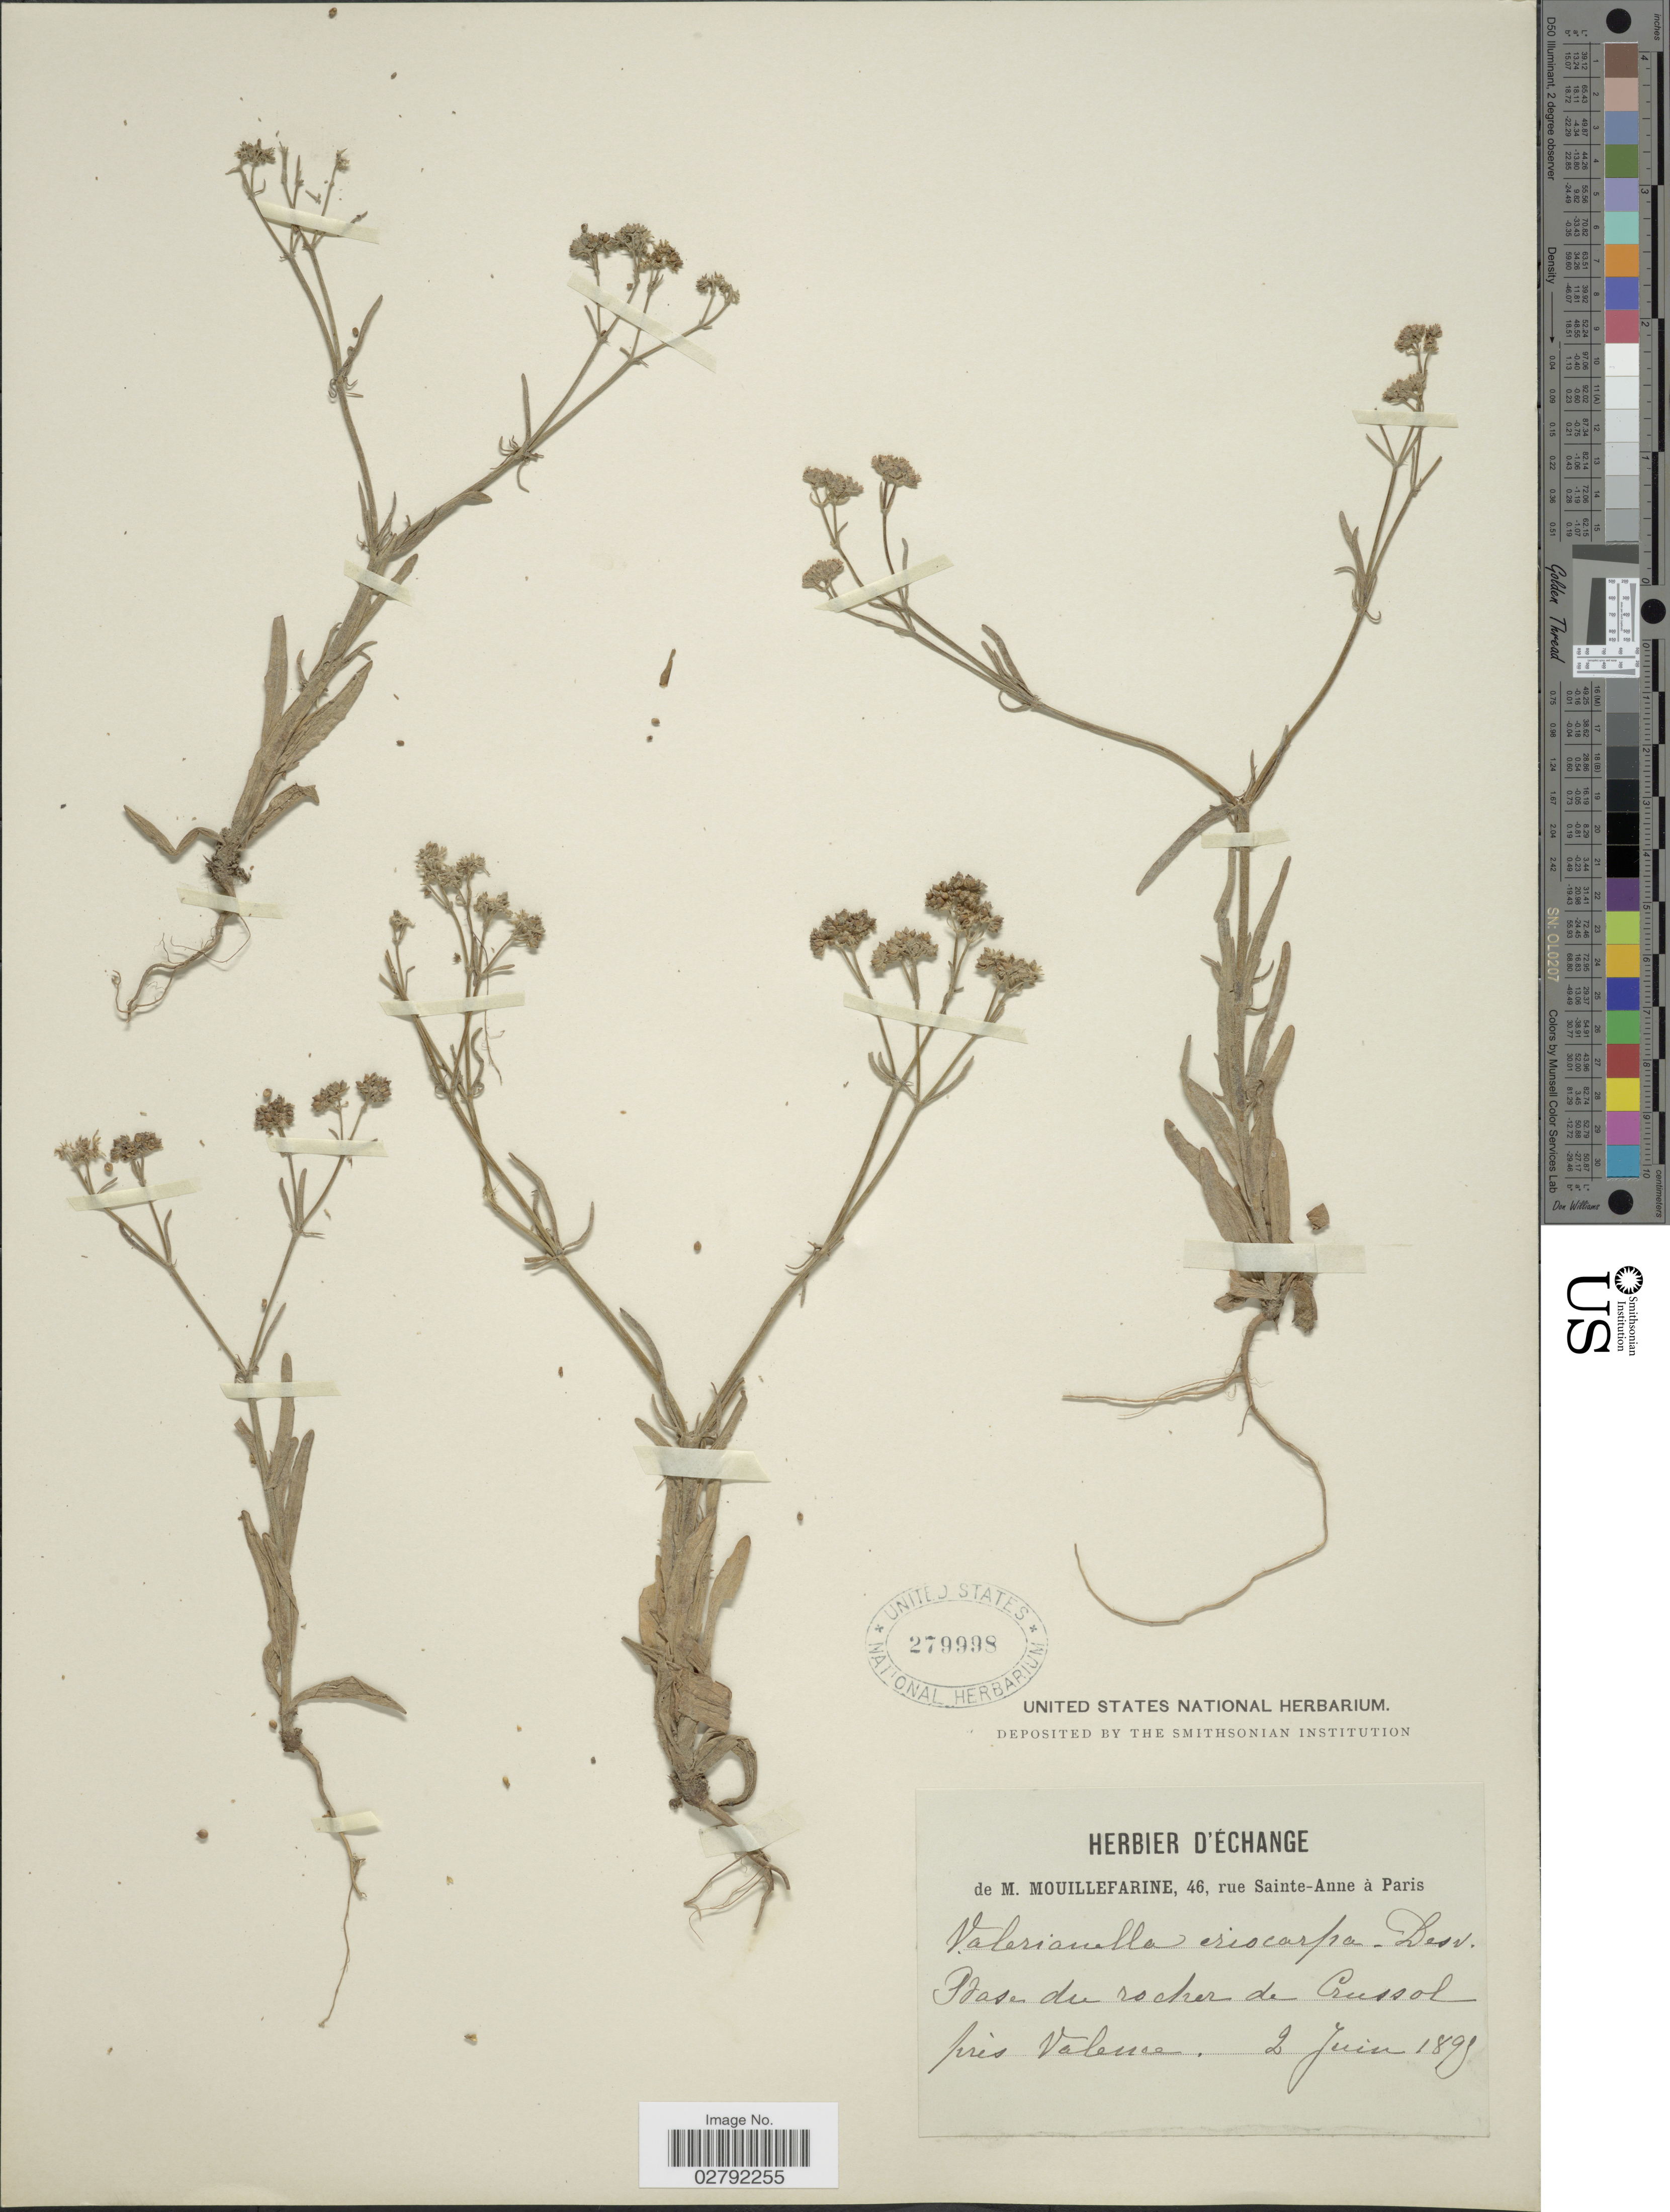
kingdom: Plantae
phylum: Tracheophyta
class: Magnoliopsida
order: Dipsacales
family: Caprifoliaceae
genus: Valerianella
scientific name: Valerianella eriocarpa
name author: Desv.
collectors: M. De Mouillefarine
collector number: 46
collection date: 1895-06-02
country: France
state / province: Auvergne-Rhône-Alpes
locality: Base du rocher de Crussol près Valence.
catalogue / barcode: US 279998